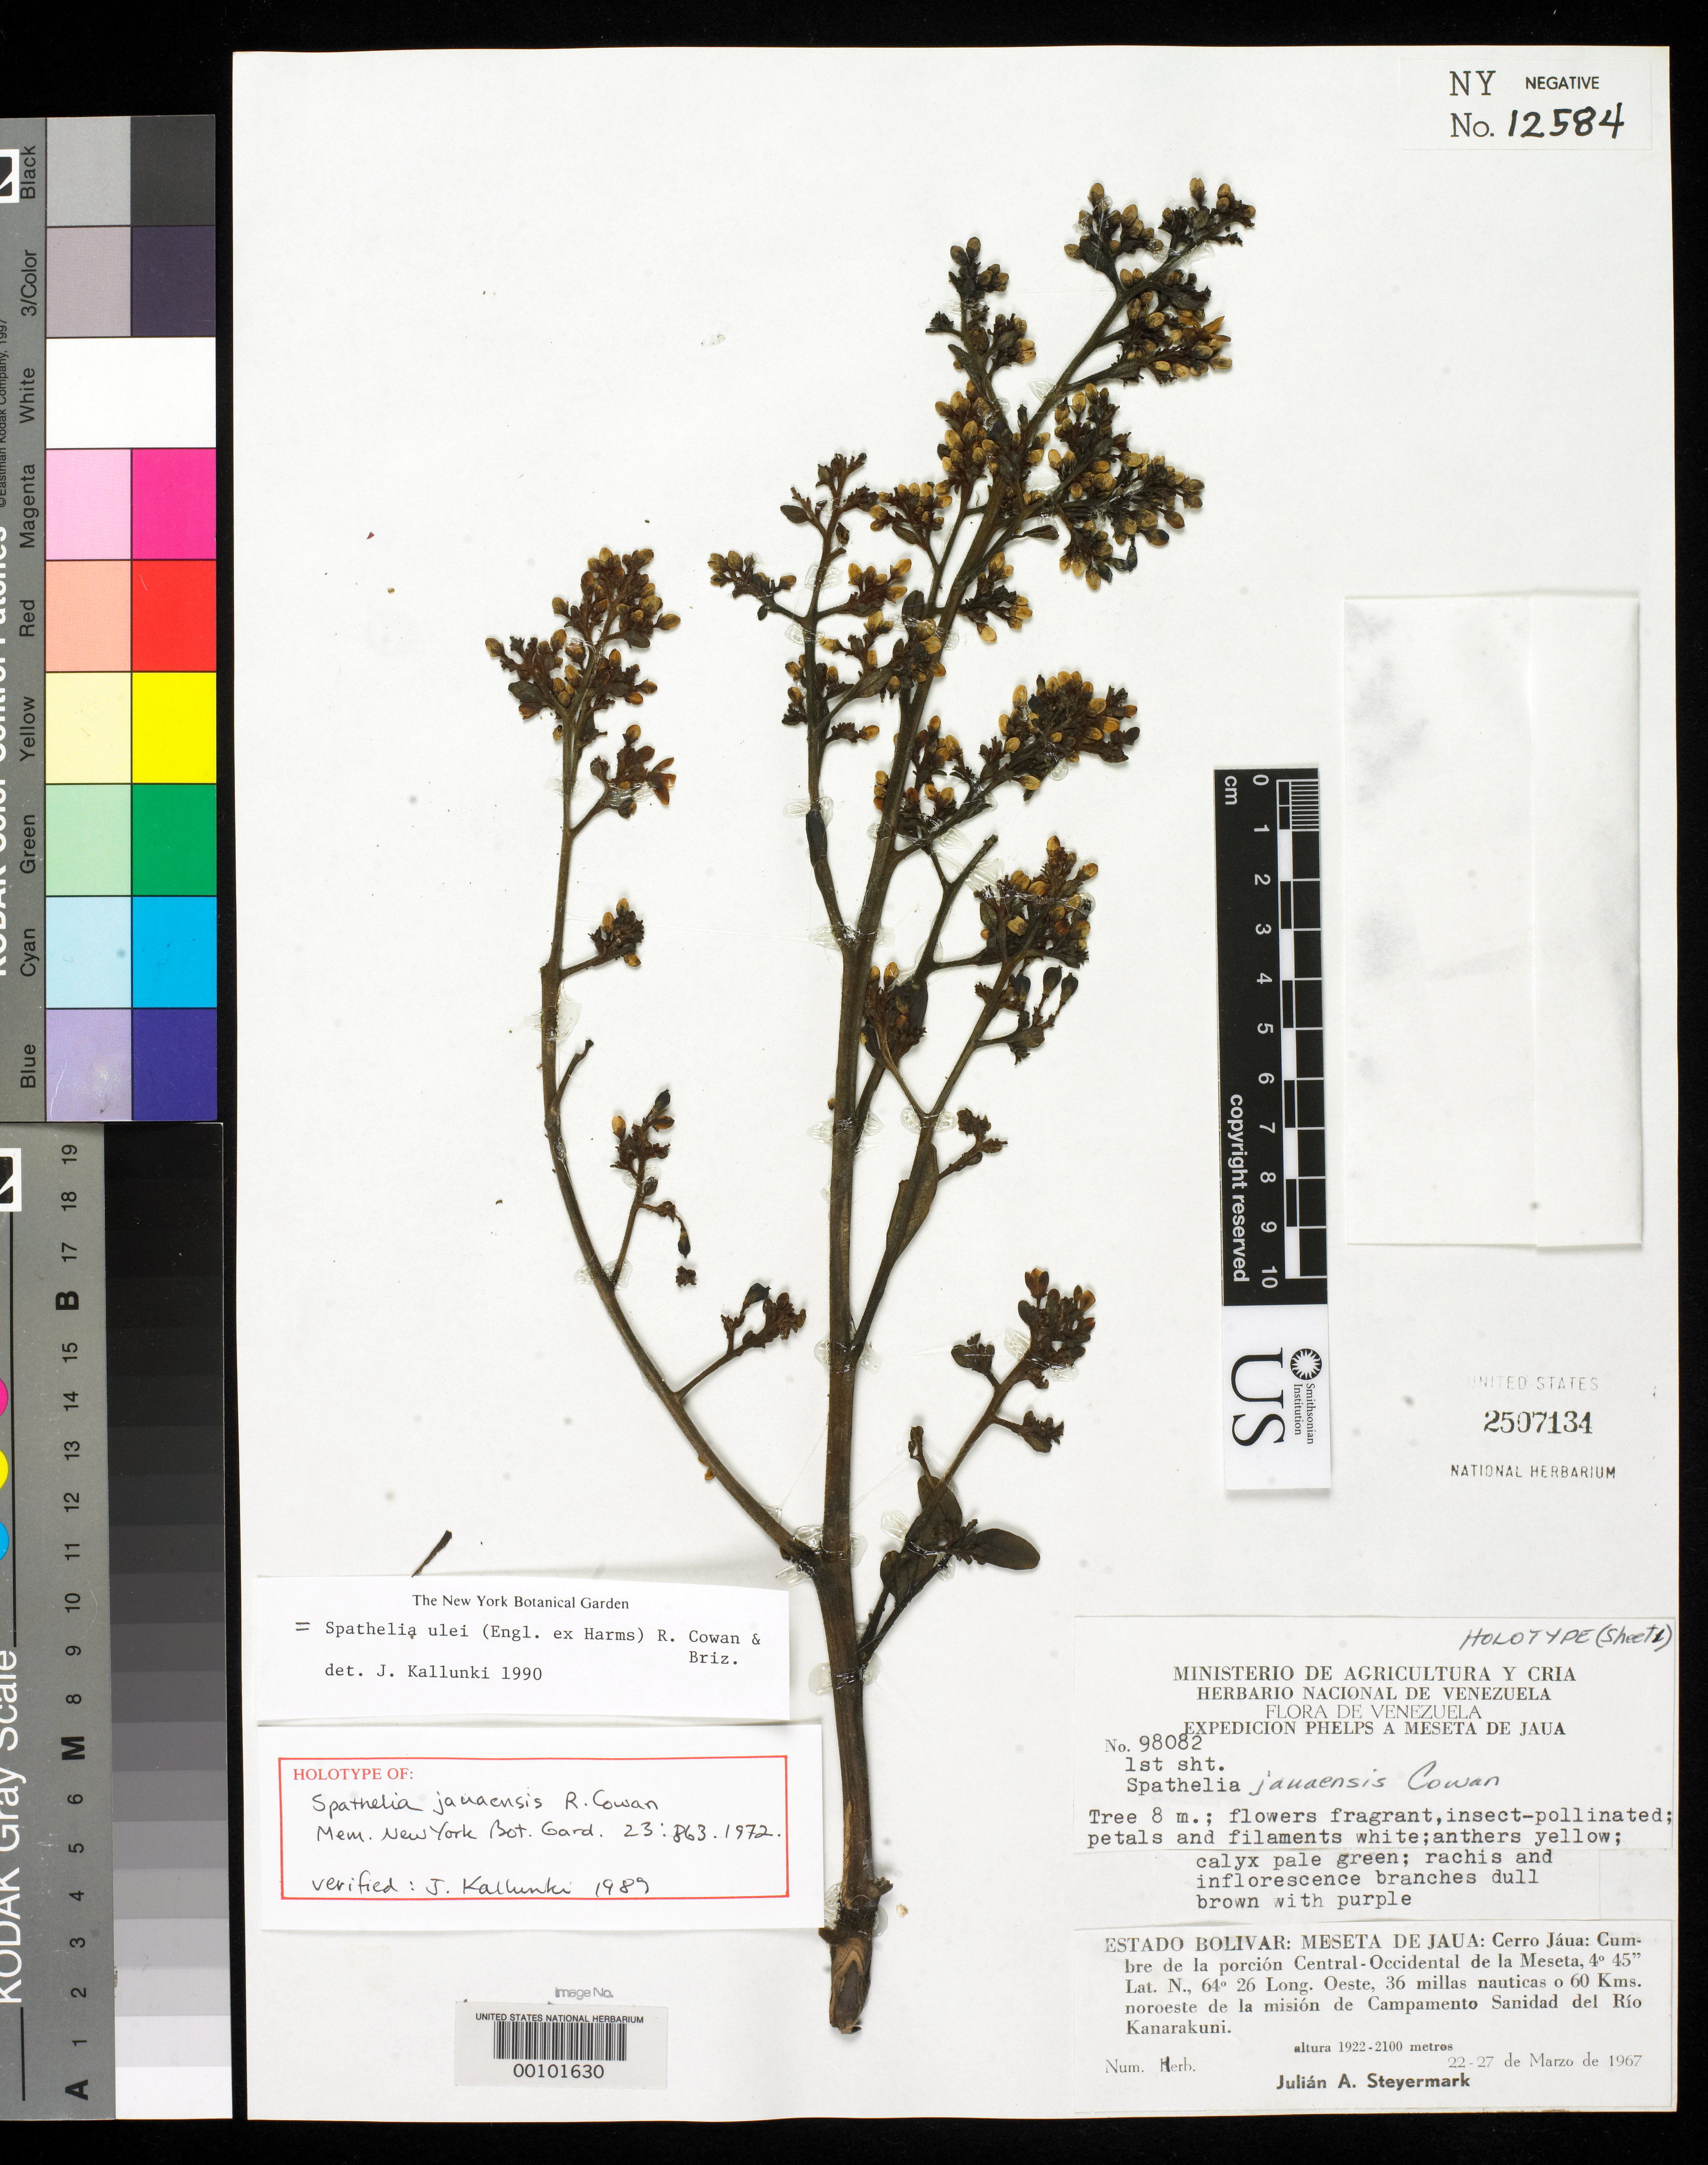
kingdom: Plantae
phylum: Tracheophyta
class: Magnoliopsida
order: Sapindales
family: Rutaceae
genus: Spathelia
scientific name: Spathelia jauaensis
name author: R.S. Cowan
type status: Holotype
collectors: J. Steyermark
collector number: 98082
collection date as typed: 22 Mar 1972 to 27 Mar 1972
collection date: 1972-03-22/1972-03-27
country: Venezuela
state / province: Bolivar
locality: Meseta de Jaua, Cerro Jaua.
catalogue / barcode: US 2507134